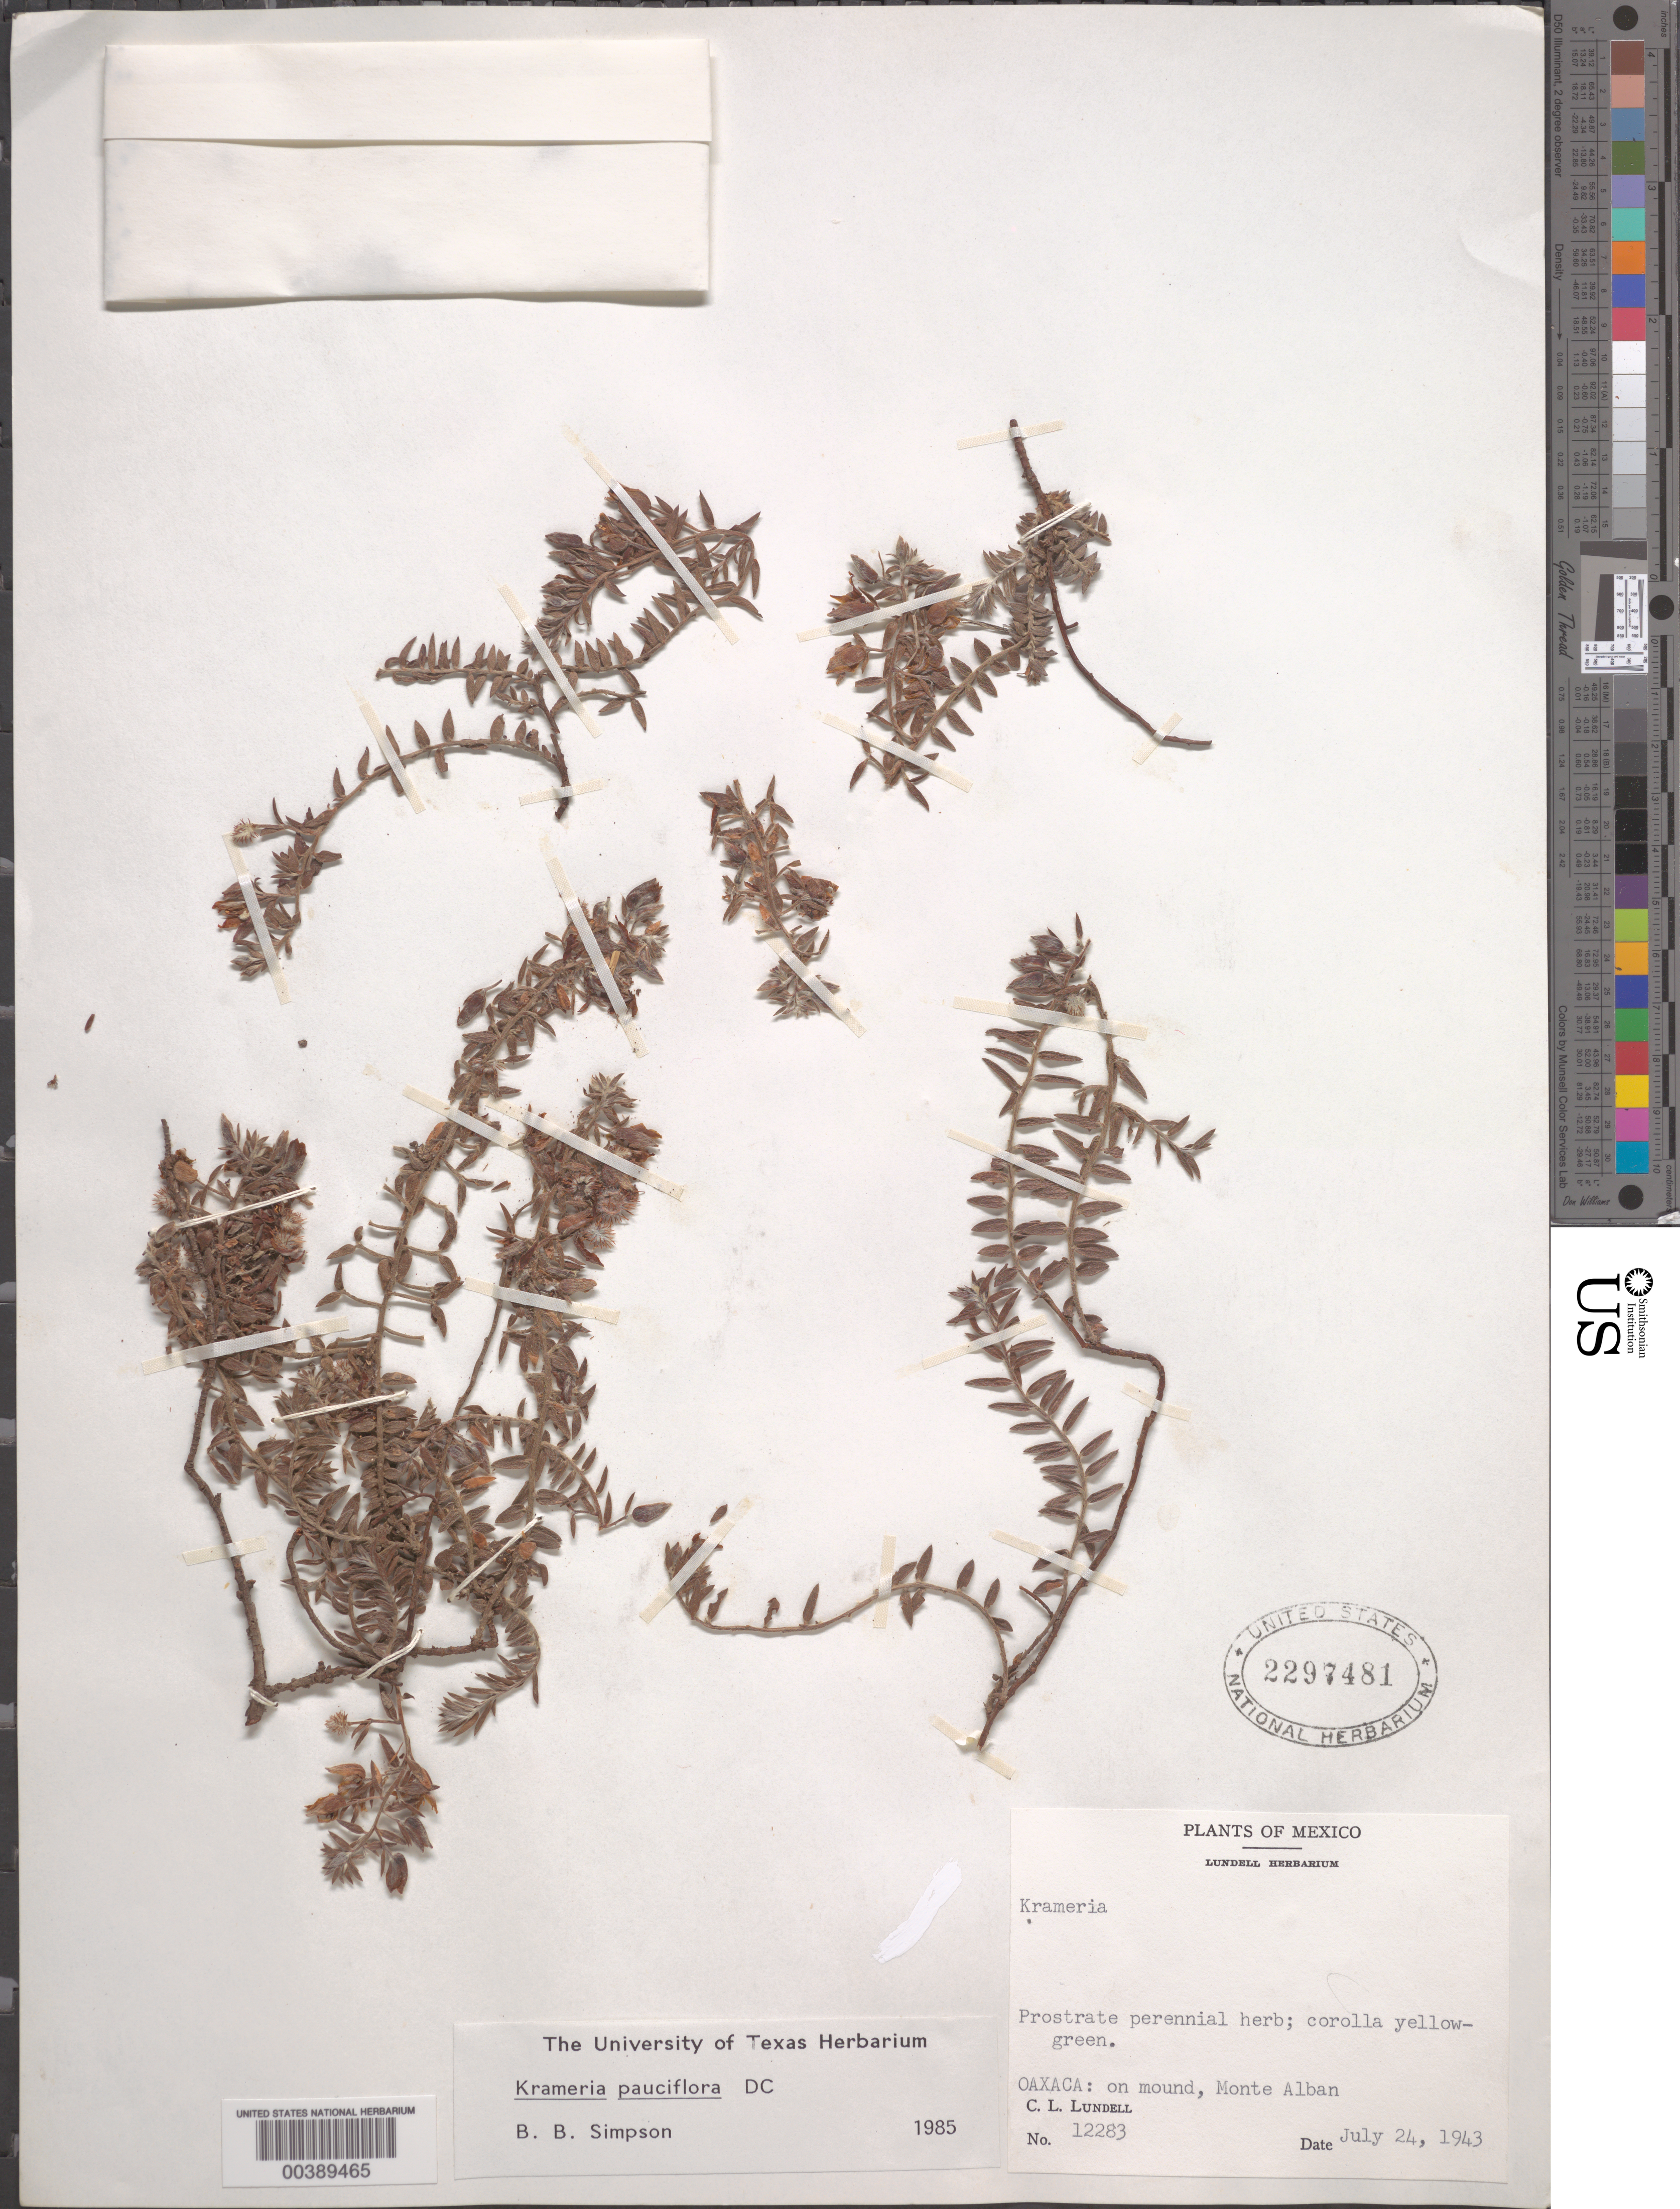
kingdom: Plantae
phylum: Tracheophyta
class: Magnoliopsida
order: Zygophyllales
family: Krameriaceae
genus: Krameria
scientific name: Krameria pauciflora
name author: DC.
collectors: C. L. Lundell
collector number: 12283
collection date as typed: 24 Jul 1943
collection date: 1943-07-24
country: Mexico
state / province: Oaxaca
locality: On mound, monte alban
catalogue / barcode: US 2297481